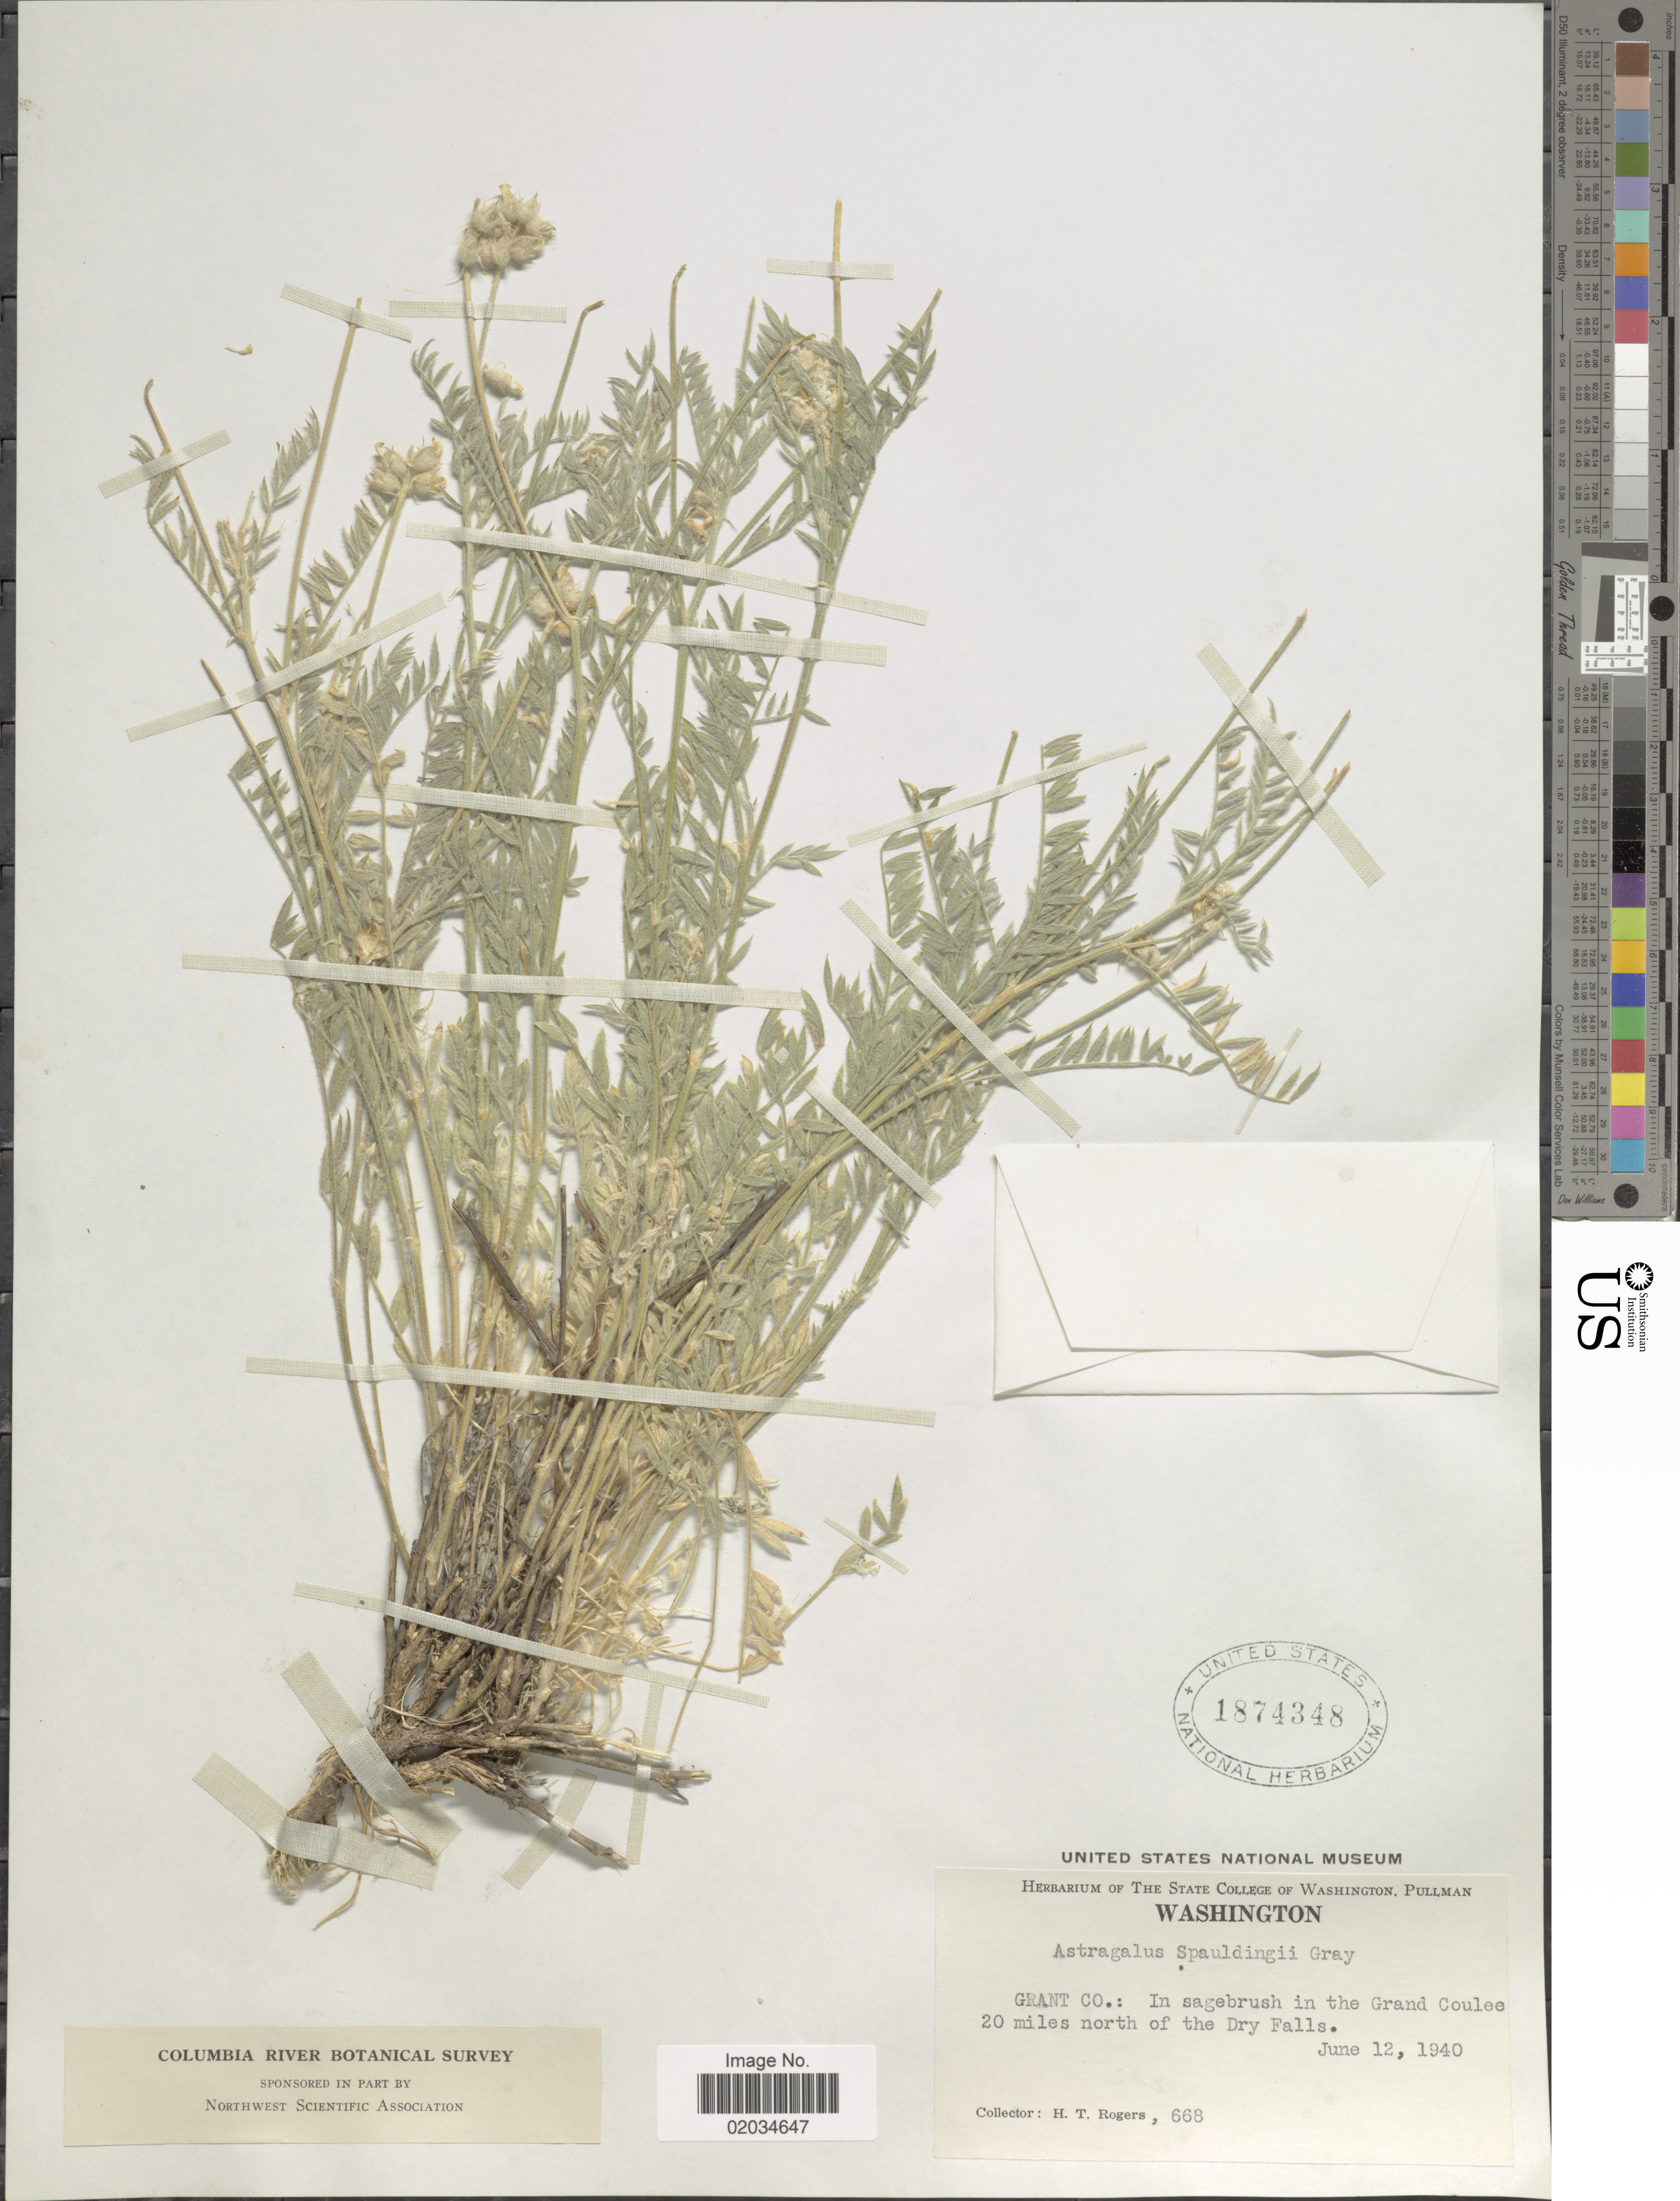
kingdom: Plantae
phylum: Tracheophyta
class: Magnoliopsida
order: Fabales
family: Fabaceae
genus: Astragalus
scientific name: Astragalus spaldingii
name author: A. Gray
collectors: H. Rogers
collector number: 668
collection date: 1940-06-12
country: United States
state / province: Washington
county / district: Grant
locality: Grant Co.: in sagebrush in the Grand Coulee 20 miles north of the Dry Falls.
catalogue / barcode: US 1874348